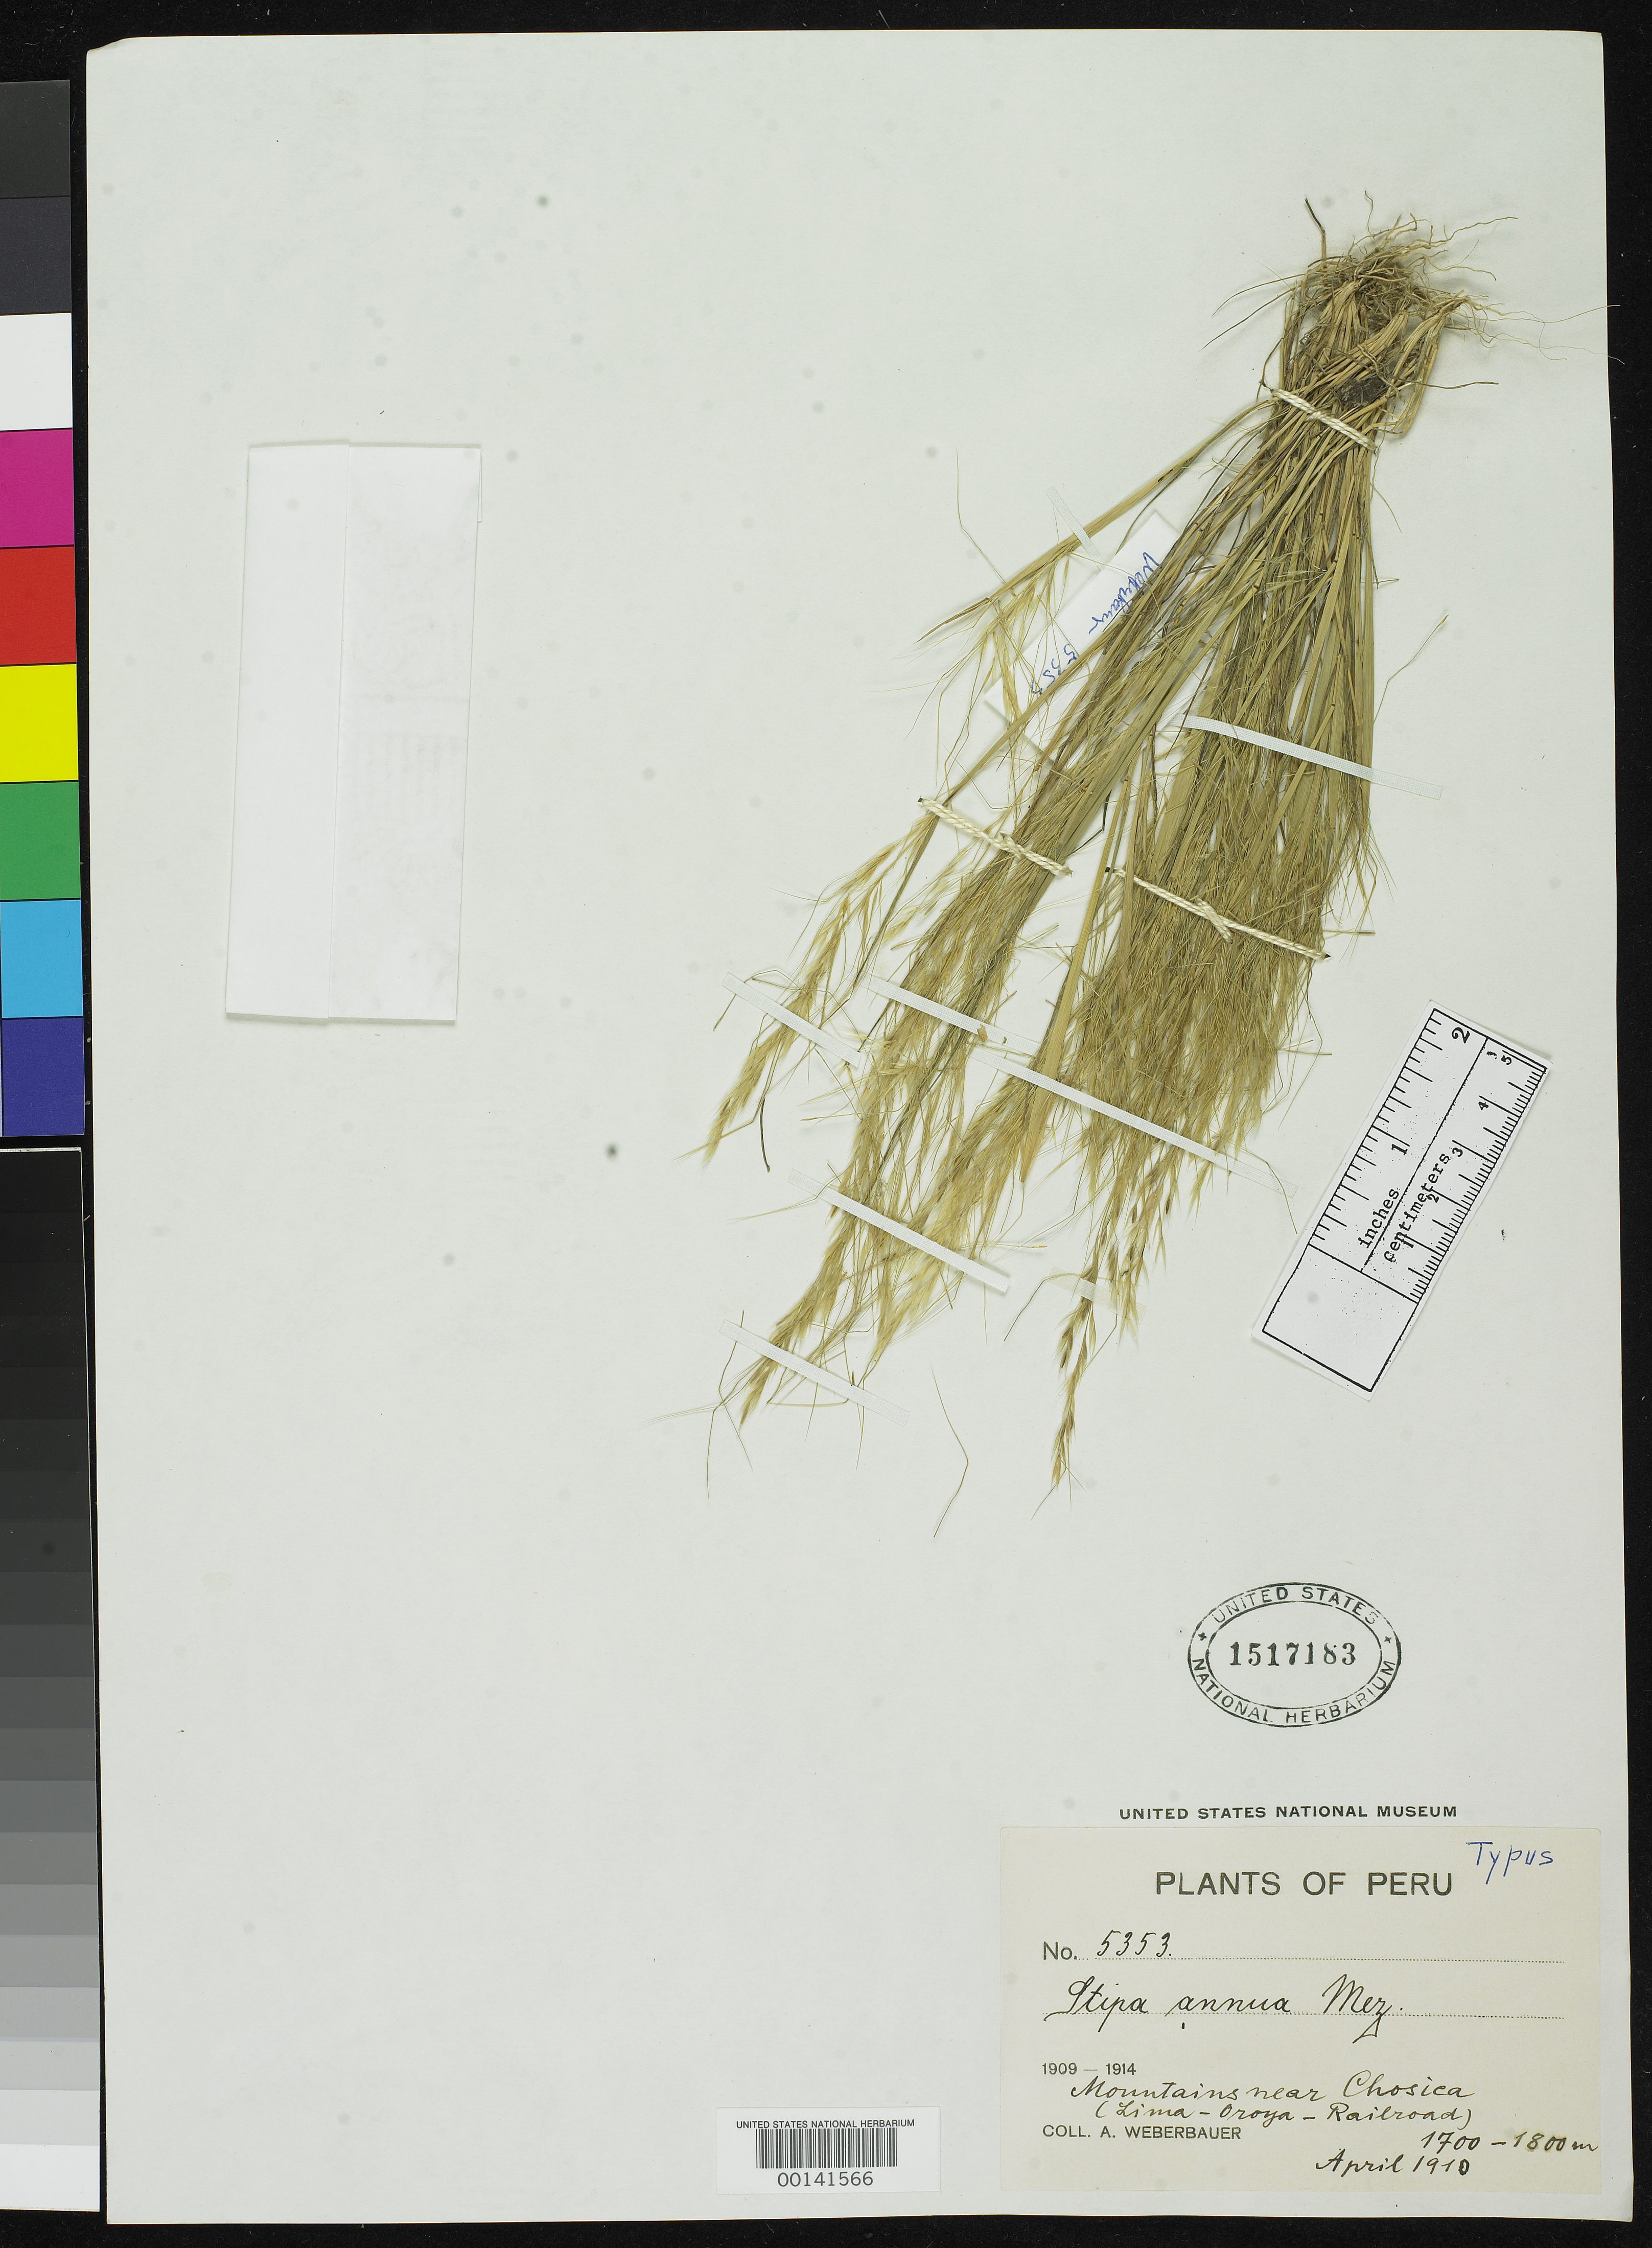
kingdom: Plantae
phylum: Tracheophyta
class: Liliopsida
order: Poales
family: Poaceae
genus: Stipa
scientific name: Stipa annua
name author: Mez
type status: Isotype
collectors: A. Weberbauer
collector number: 5353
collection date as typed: Apr 1910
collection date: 1910-04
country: Peru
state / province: Lima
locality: Berge near Chosica.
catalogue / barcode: US 1517183